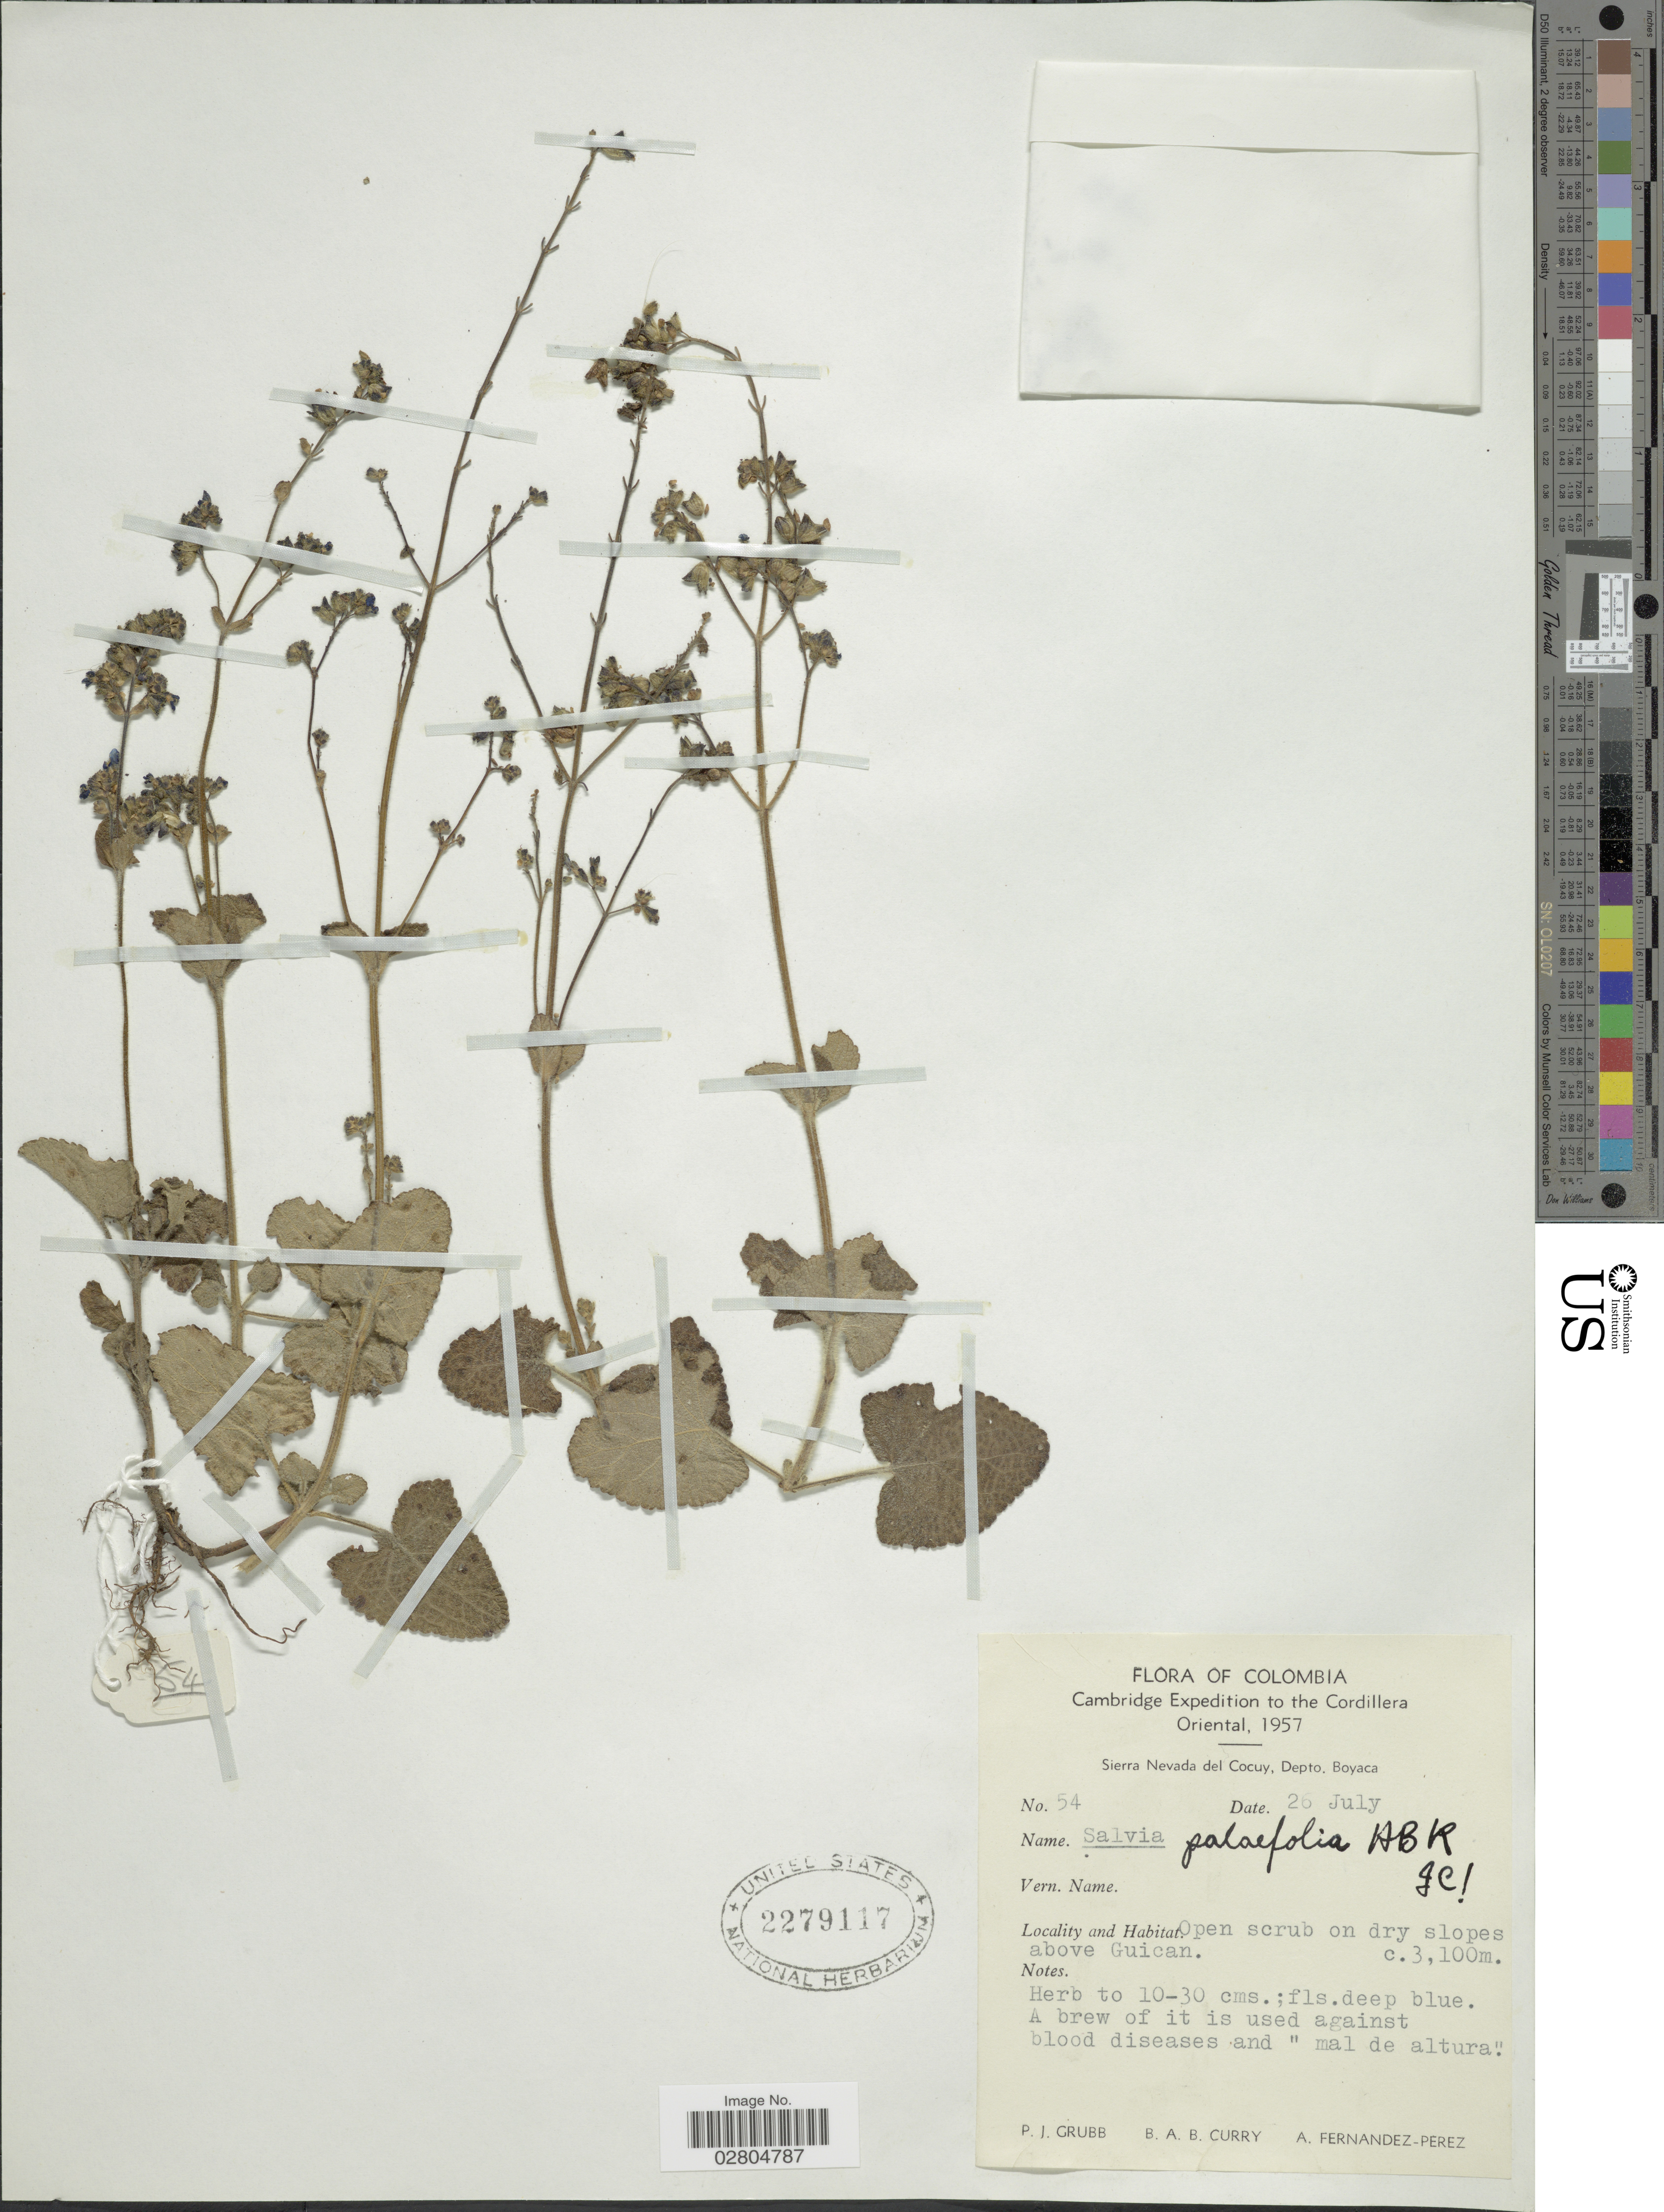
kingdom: Plantae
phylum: Tracheophyta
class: Magnoliopsida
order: Lamiales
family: Lamiaceae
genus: Salvia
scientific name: Salvia palifolia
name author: Kunth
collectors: P. J. Grubb, B. A. B. Curry & A. Fernández-Pérez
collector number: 54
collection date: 1957-07-26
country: Colombia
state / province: Boyacá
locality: Cordillera Oriental. Sierra Nevada del Cocuy, Depto. Boyaca. Open scrub on dry slopes above Guican.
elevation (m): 3100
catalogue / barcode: US 2279117